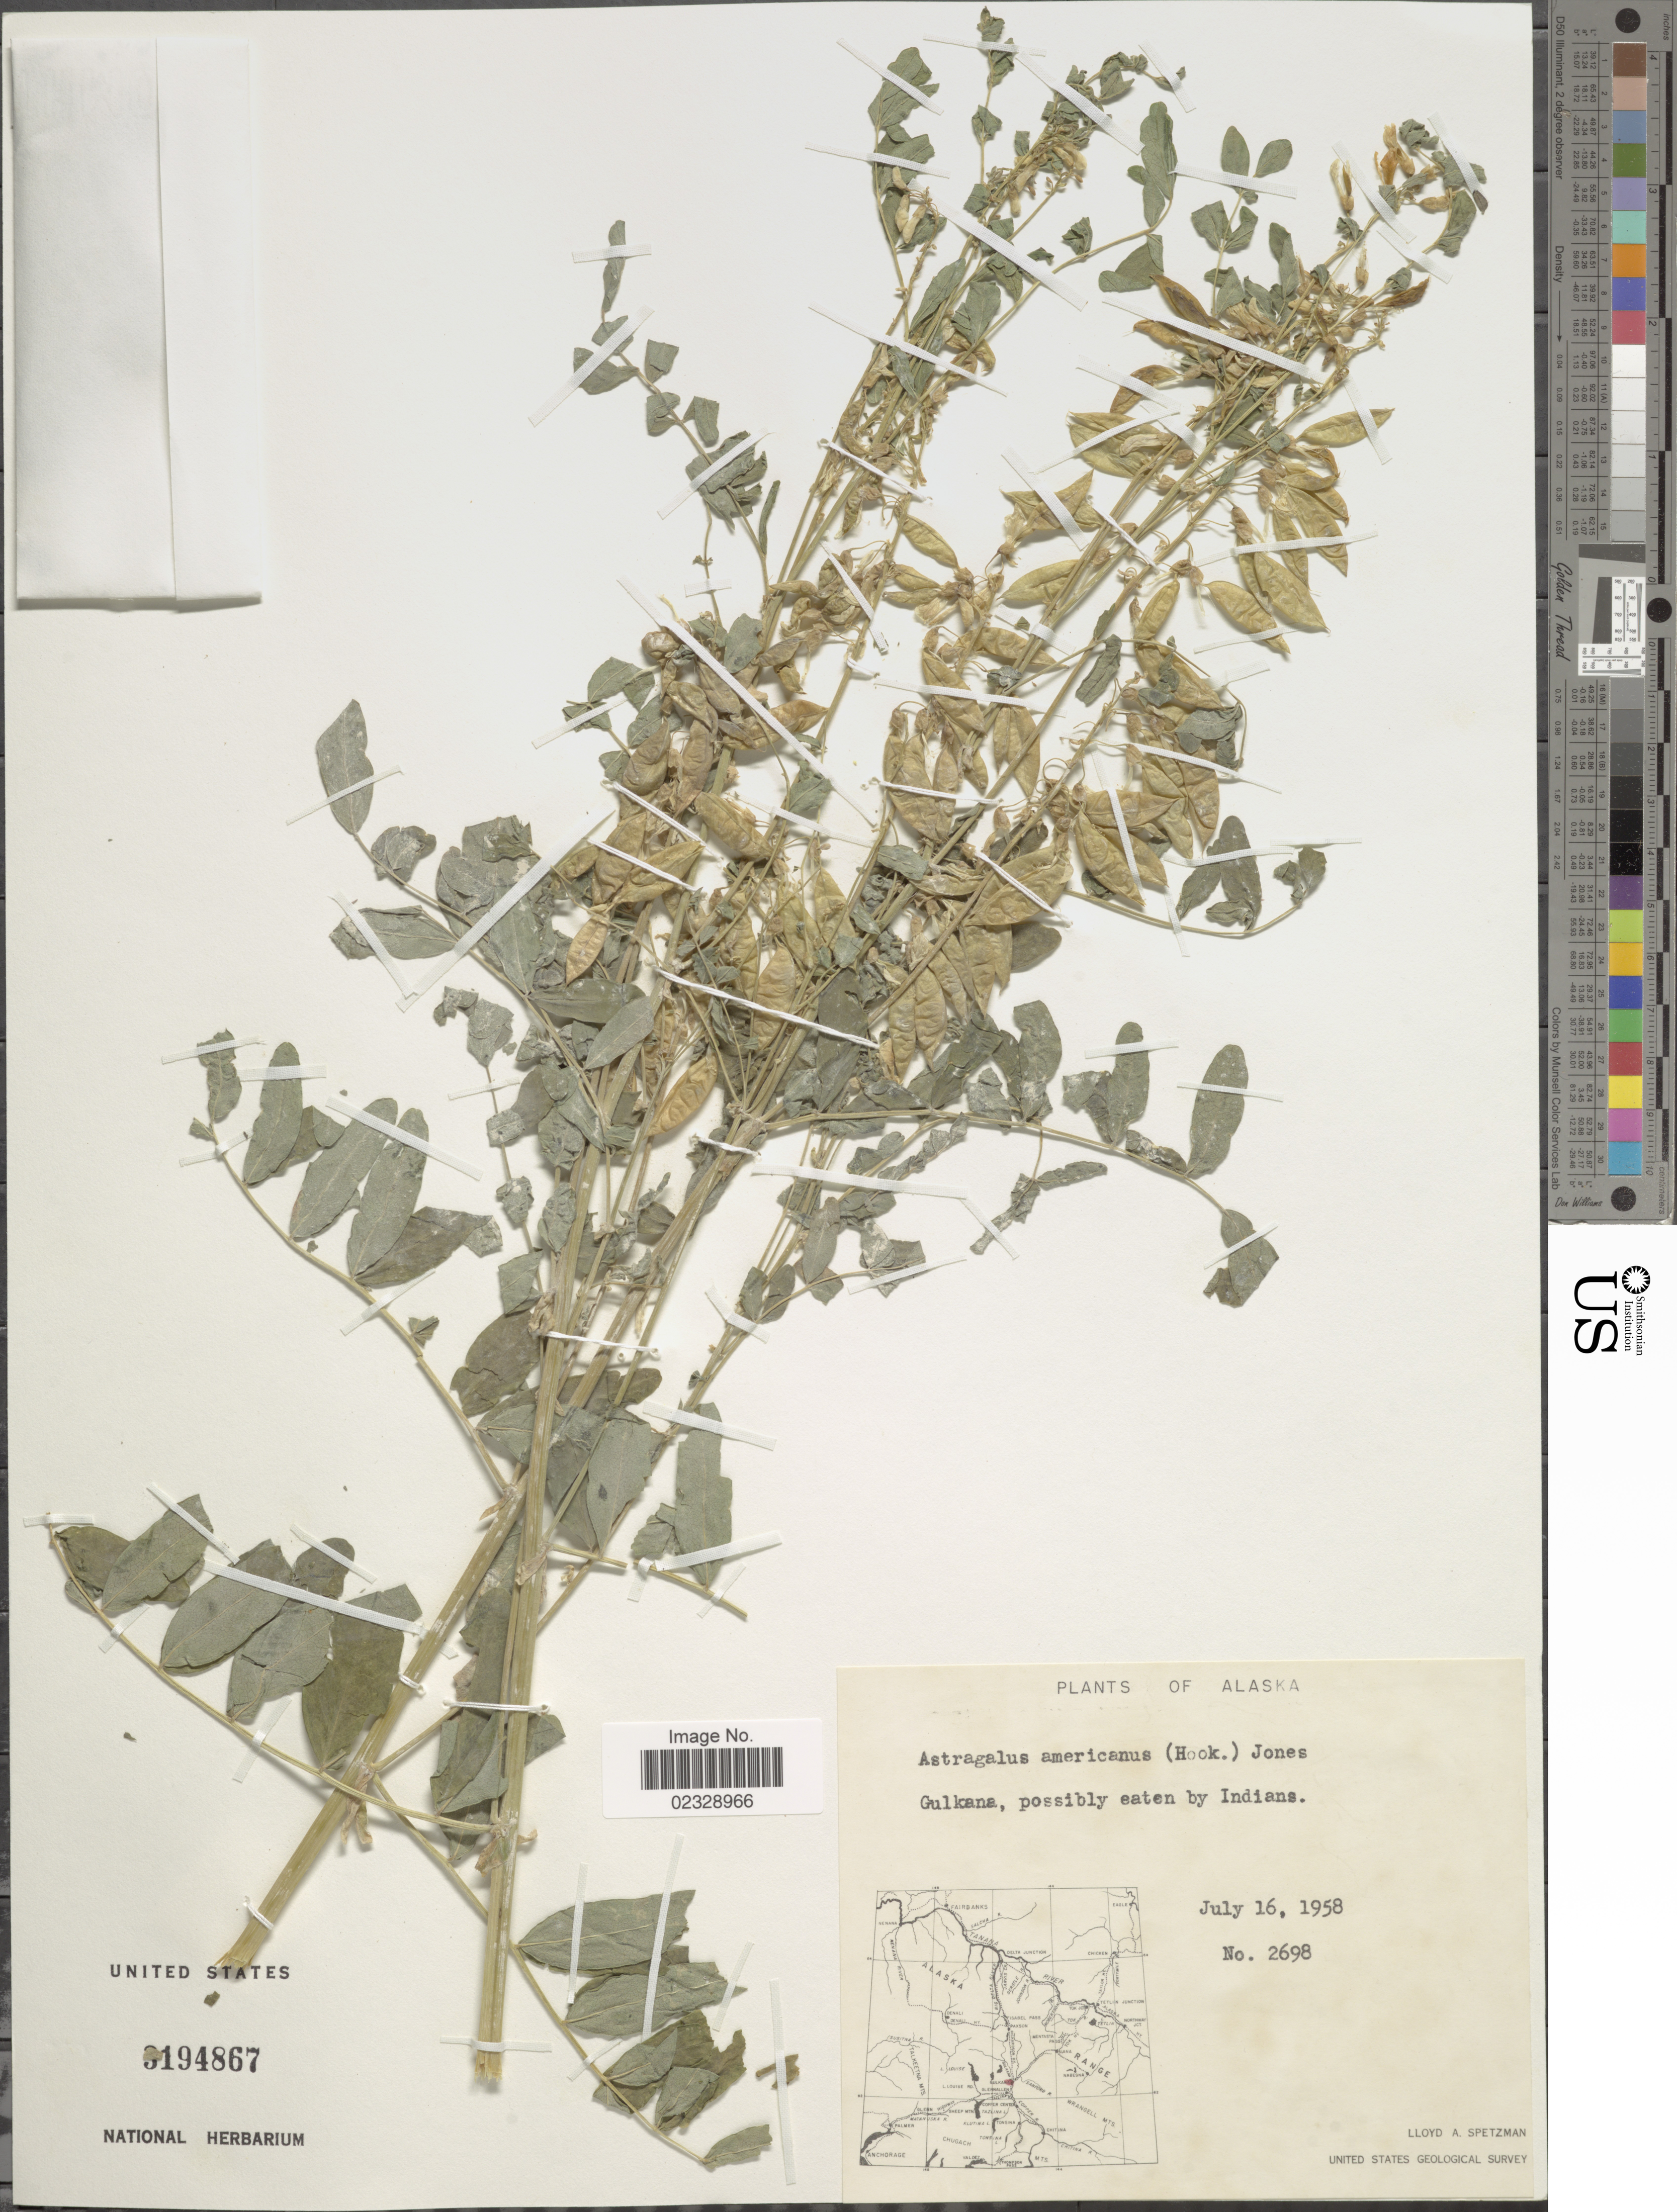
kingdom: Plantae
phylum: Tracheophyta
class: Magnoliopsida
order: Fabales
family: Fabaceae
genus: Astragalus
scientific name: Astragalus americanus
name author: (Hook.) M.E. Jones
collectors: L. Spetzman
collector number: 2698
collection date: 1958-07-16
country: United States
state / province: Alaska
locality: Gulkana, possibly eaten by Indians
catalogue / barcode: US 3194867